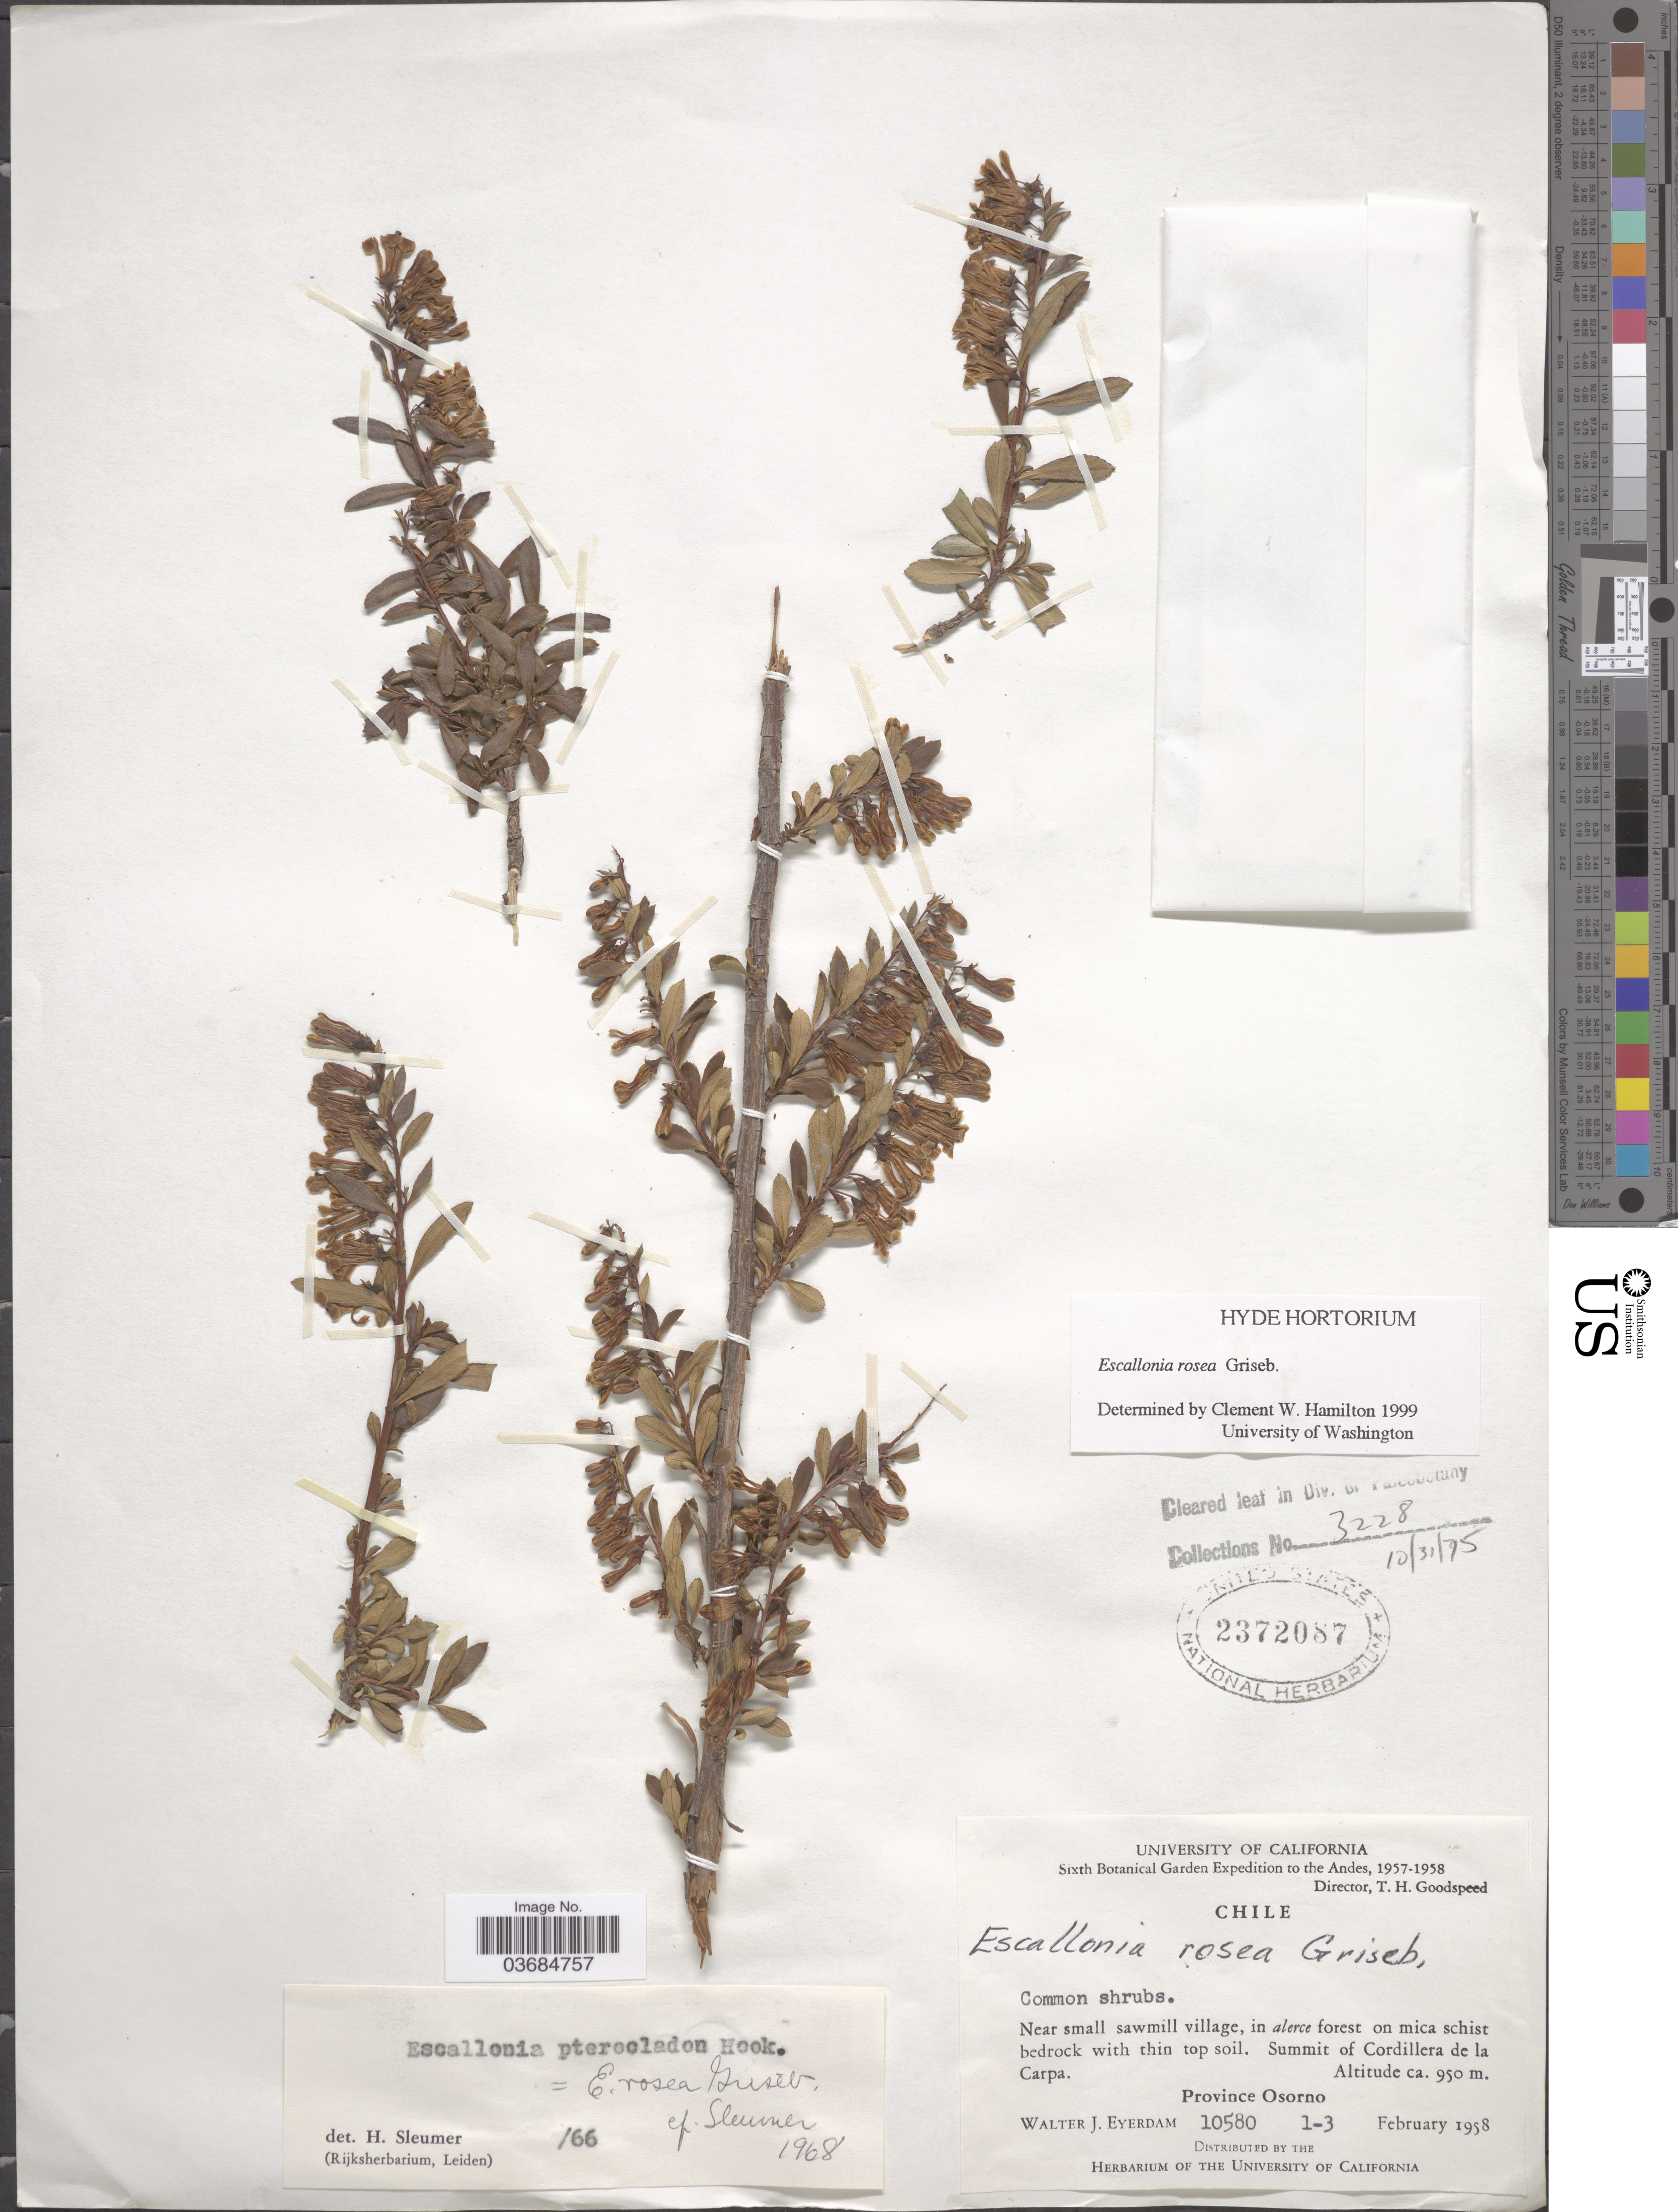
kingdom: Plantae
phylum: Tracheophyta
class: Magnoliopsida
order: Escalloniales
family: Escalloniaceae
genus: Escallonia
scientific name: Escallonia rosea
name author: Griseb.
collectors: W. J. Eyerdam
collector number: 10580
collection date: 1958-02-01/1958-02-03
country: Chile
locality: Sixth Botanical Garden Expedition to the Andes, 1957-1958. Near small sawmill village. Summit of Cordillera de la Carpa. Province Osorno.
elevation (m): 950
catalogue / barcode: US 2372087